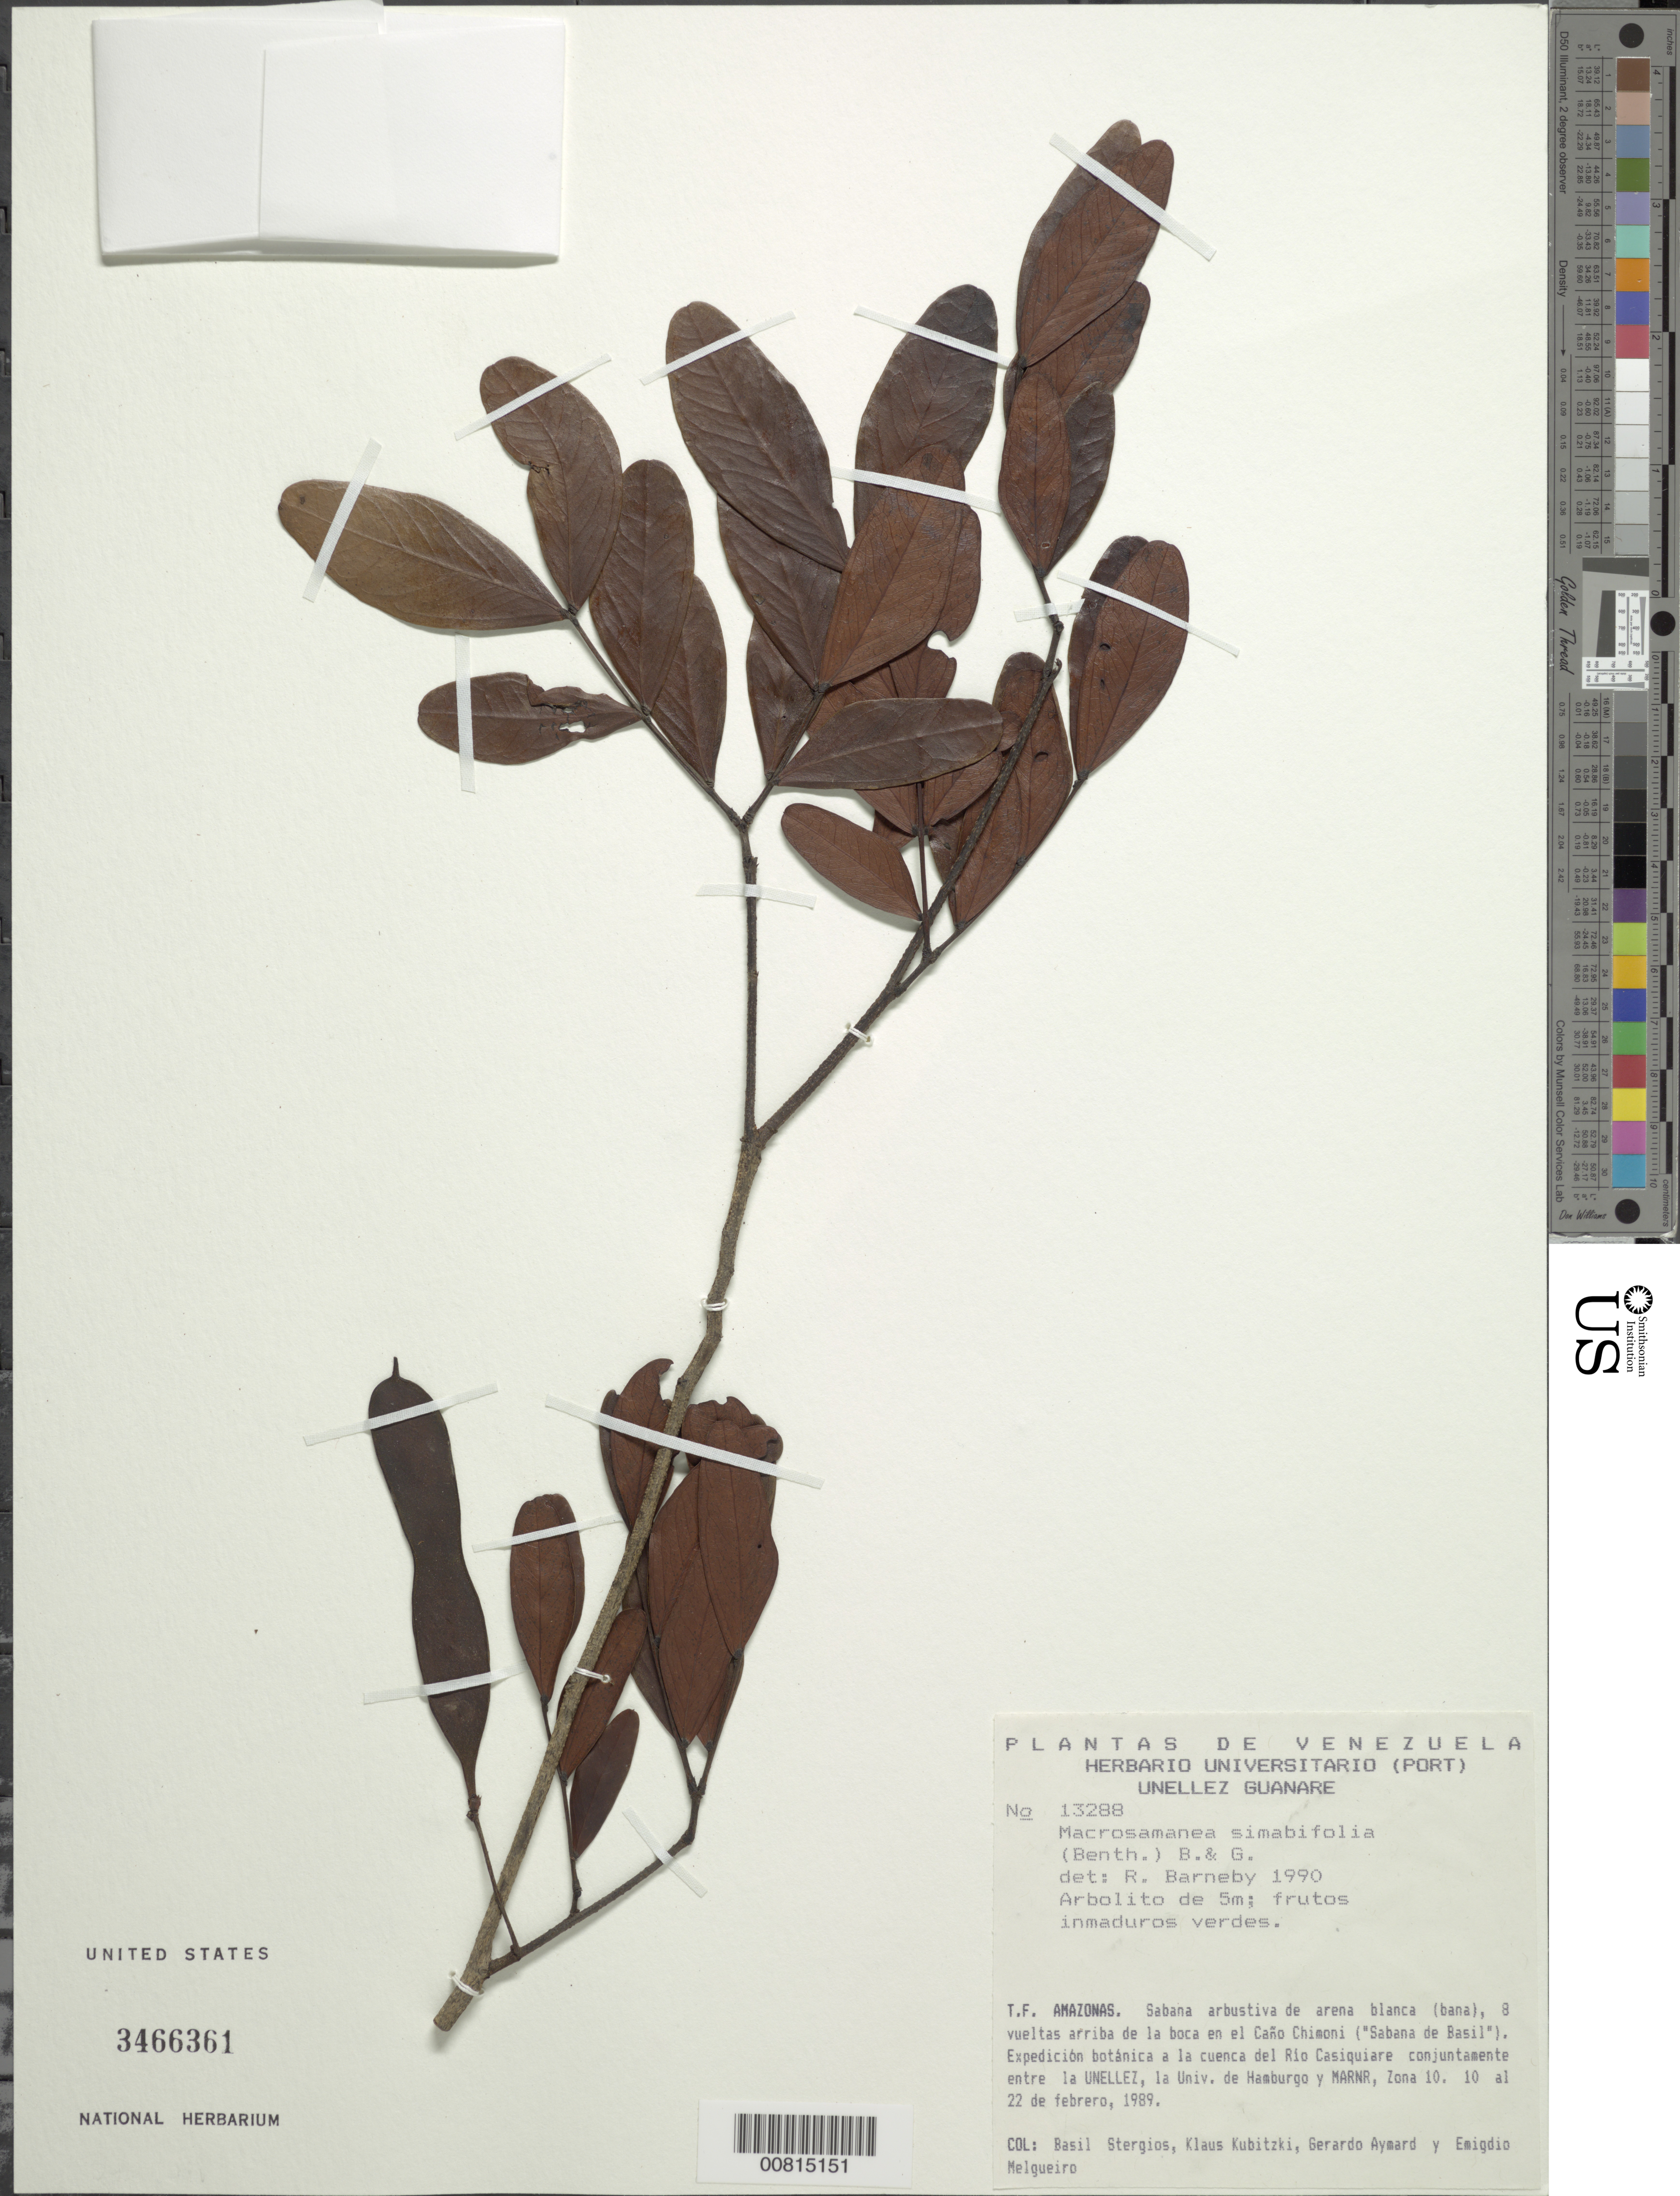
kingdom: Plantae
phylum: Tracheophyta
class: Magnoliopsida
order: Fabales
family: Fabaceae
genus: Macrosamanea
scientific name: Macrosamanea simabifolia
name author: (Spruce ex Benth.) Pittier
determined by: Barneby, Rupert C., (NY)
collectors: B. G. Stergios, K. Kubitzki, G. A. Aymard & E. Melgueiro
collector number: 13288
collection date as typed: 10-Feb-89 to 22-Feb-89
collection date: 1989-02-10/1989-02-22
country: Venezuela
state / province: Amazonas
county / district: Río Negro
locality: Río Casiquiare basin; Caño Chimoni ("Sabana de Basil")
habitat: Sabana arbustiva de arena blanca (bana)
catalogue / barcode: US 3466361